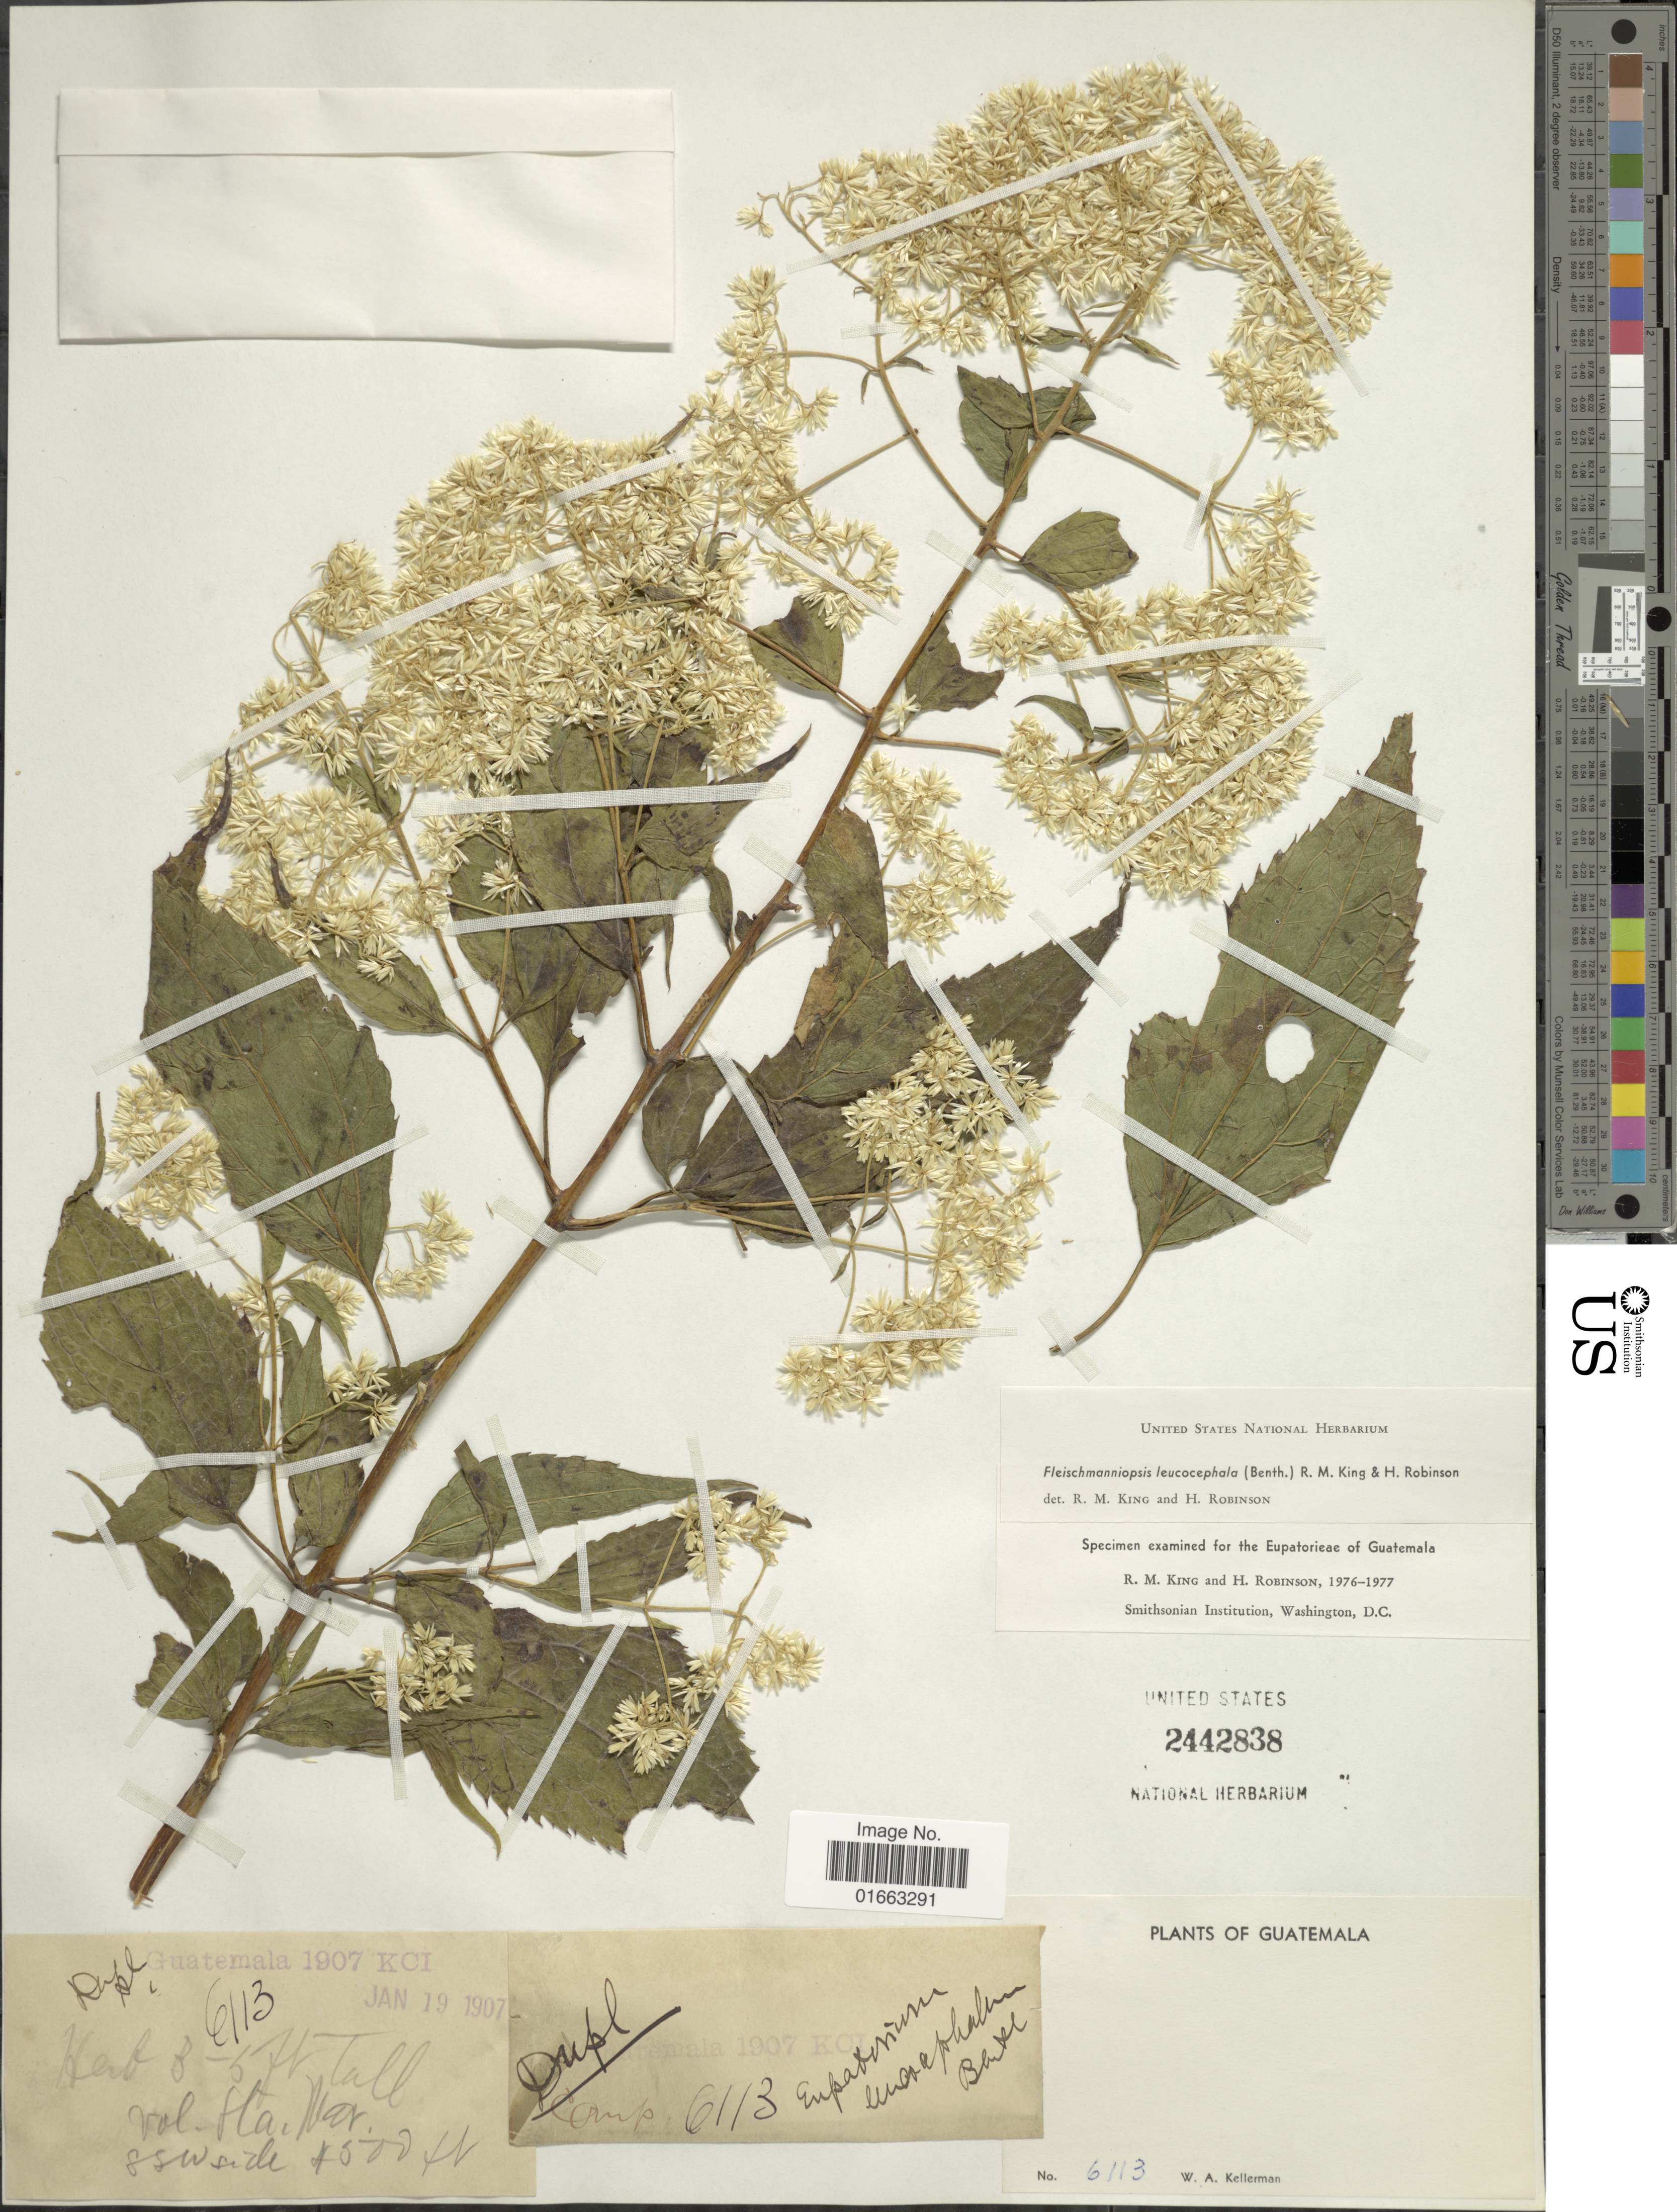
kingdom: Plantae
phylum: Tracheophyta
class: Magnoliopsida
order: Asterales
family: Asteraceae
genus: Fleischmanniopsis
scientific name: Fleischmanniopsis leucocephala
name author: (Benth.) R.M. King & H. Rob.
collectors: W. Kellerman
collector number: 6113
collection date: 1907-01-19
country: Guatemala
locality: Vol. Sta. near SSW side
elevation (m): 1372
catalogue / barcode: US 2442838